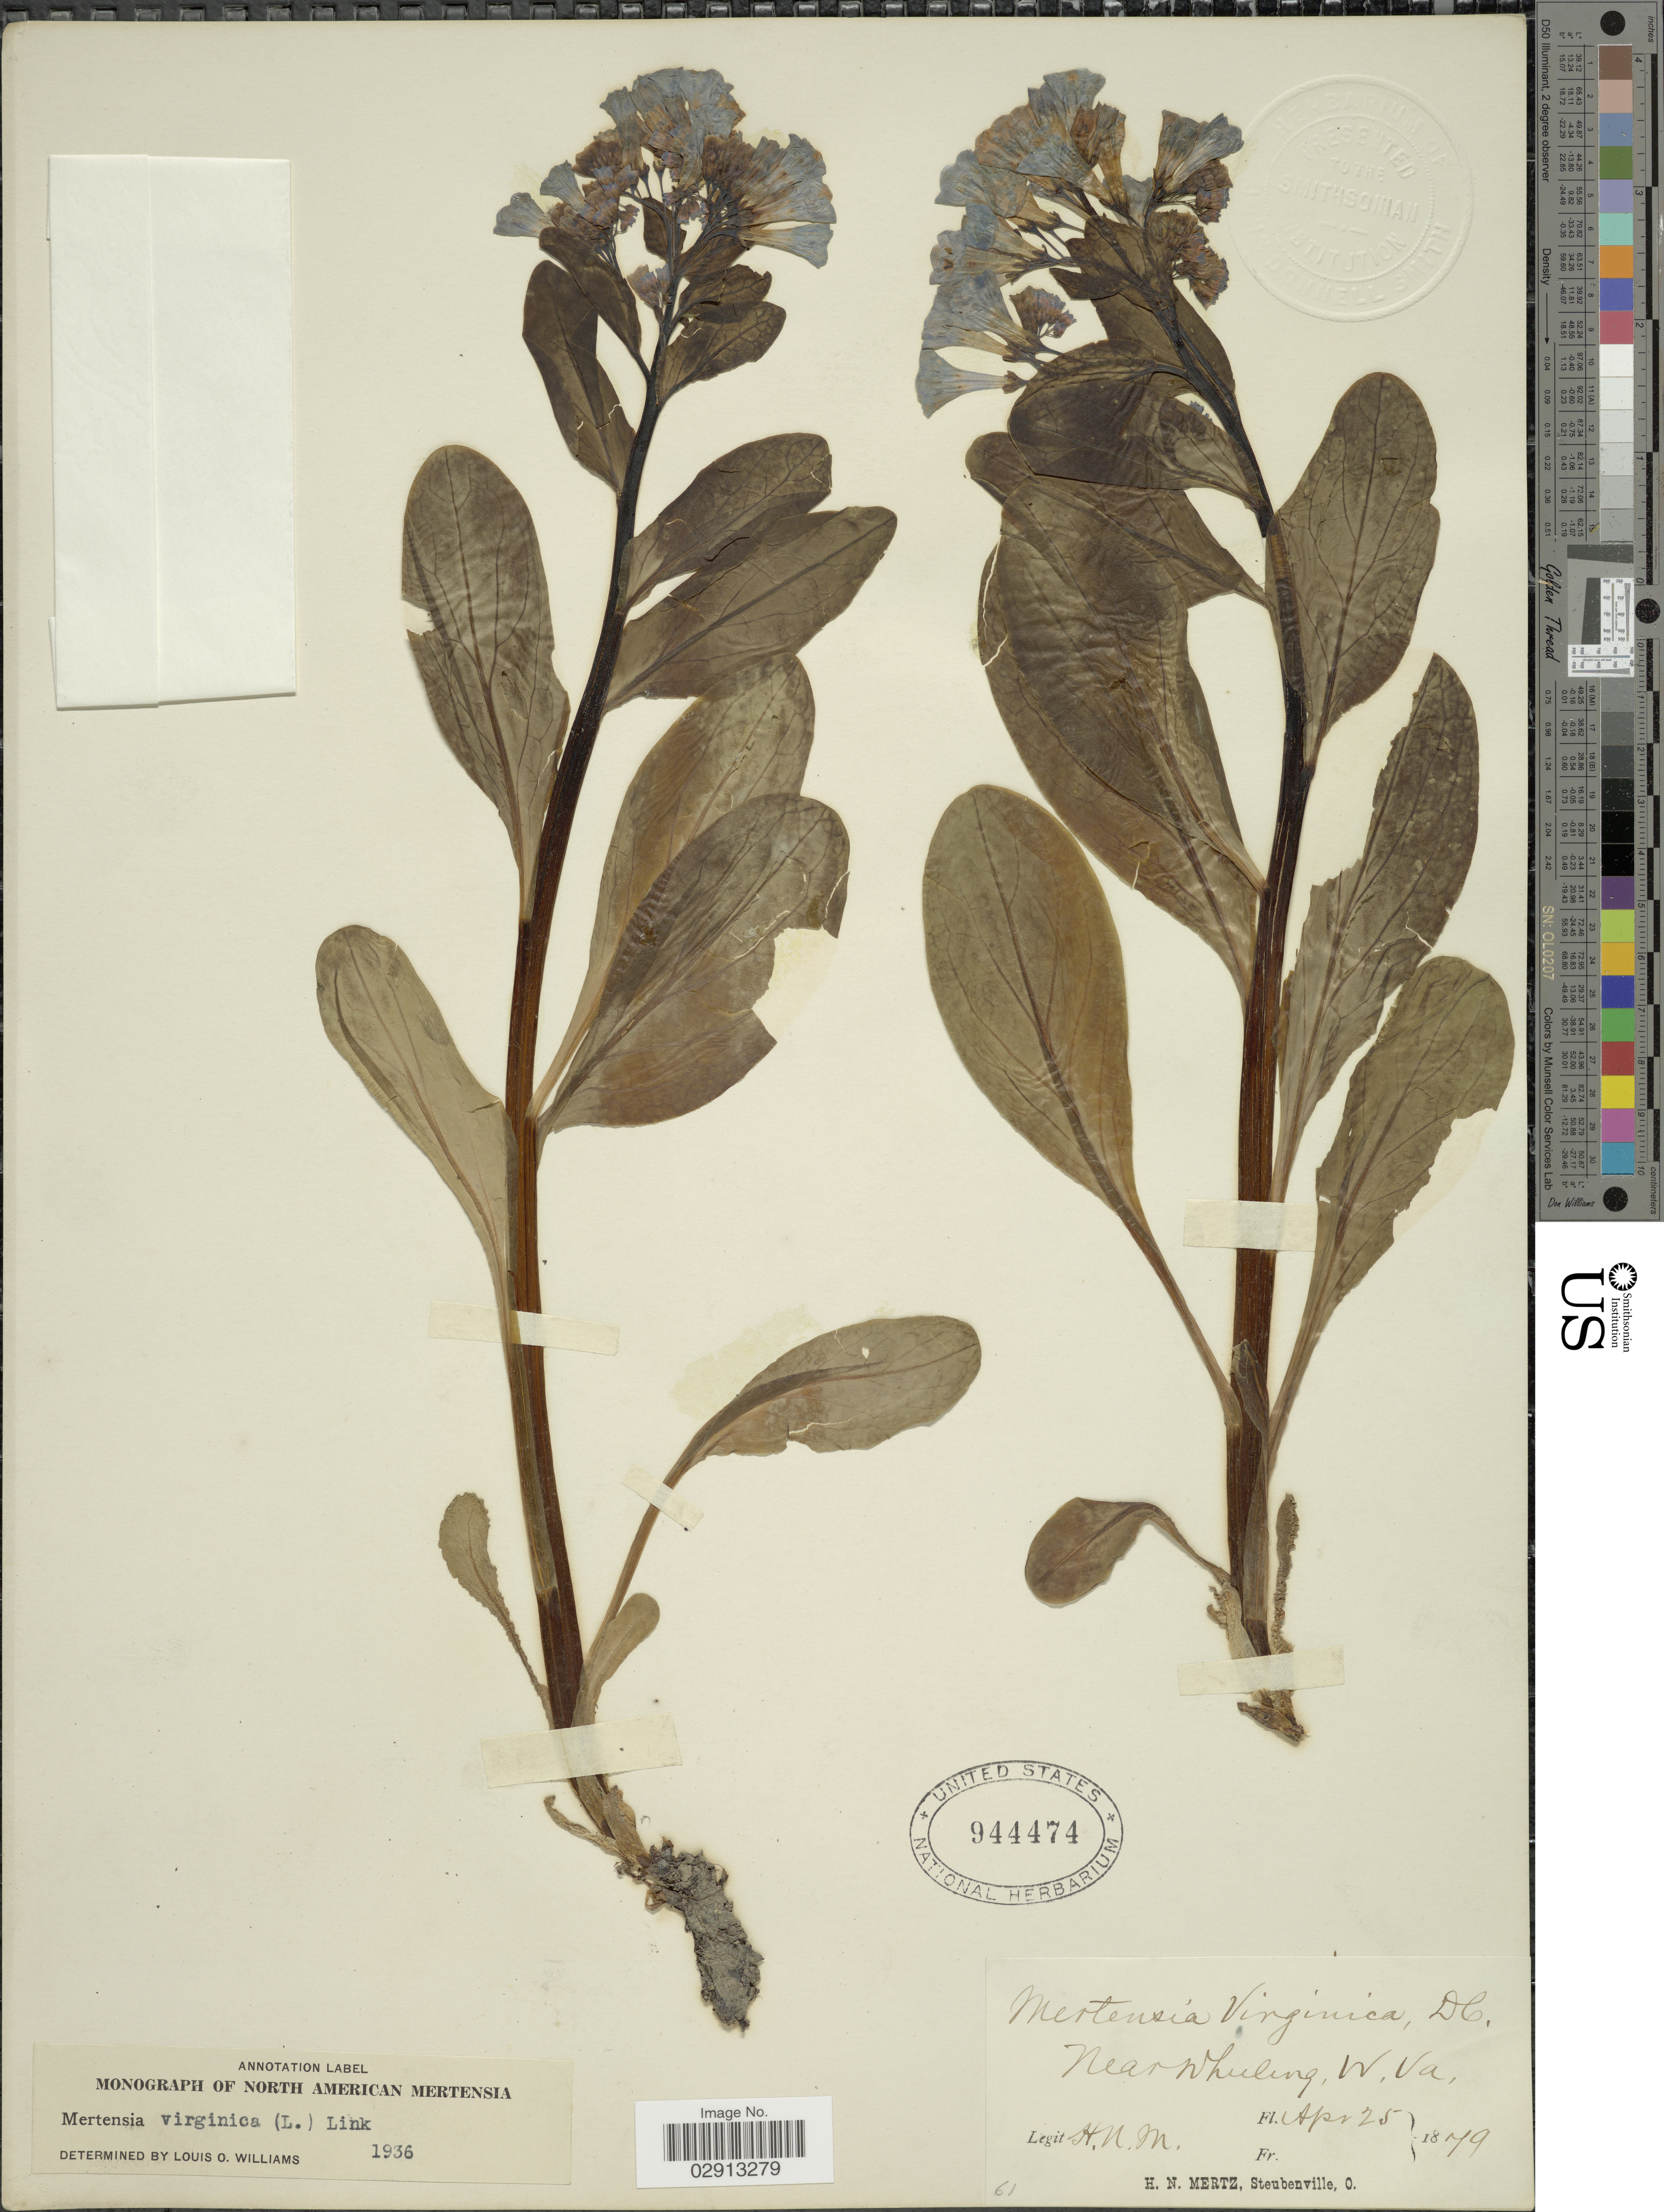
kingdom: Plantae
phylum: Tracheophyta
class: Magnoliopsida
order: Boraginales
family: Boraginaceae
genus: Mertensia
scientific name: Mertensia virginica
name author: (L.) Pers. ex Link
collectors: H. Mertz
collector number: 61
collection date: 1879-04-25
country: United States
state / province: West Virginia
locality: Near Wheeling.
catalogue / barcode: US 944474